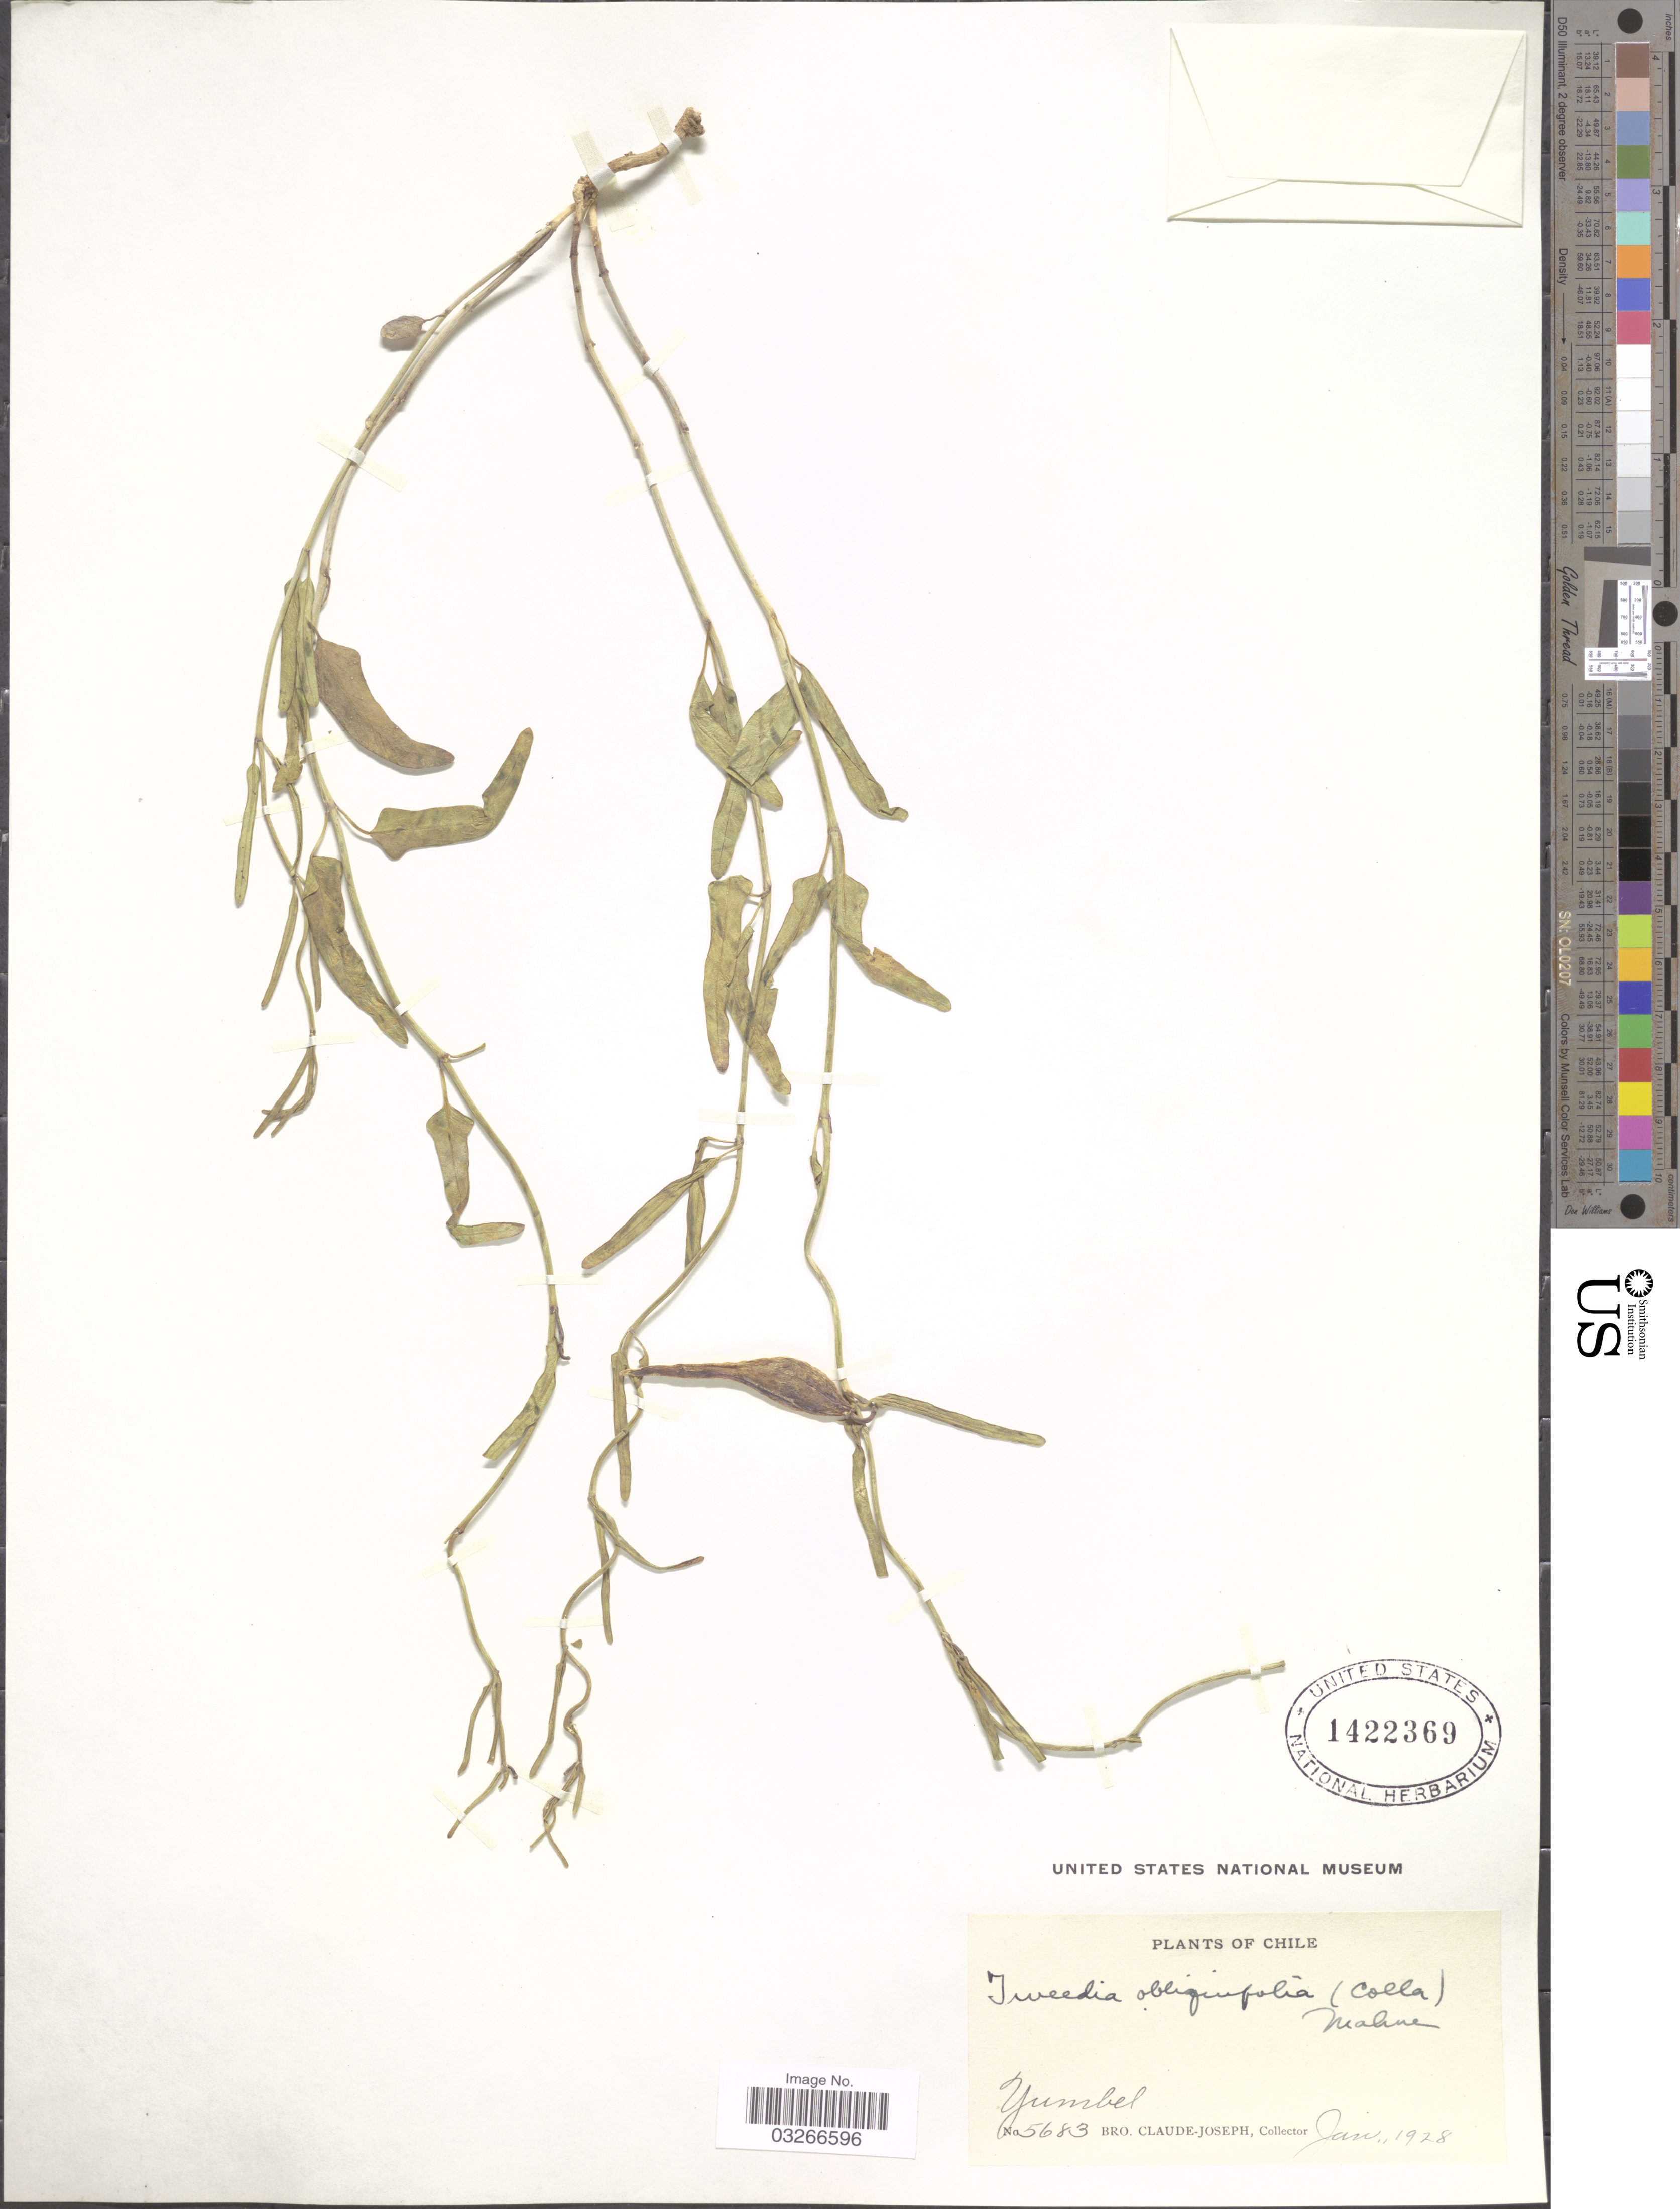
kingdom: Plantae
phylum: Tracheophyta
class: Magnoliopsida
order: Gentianales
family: Apocynaceae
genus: Tweedia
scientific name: Tweedia obliquifolia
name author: (Colla) Malme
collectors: Bro. Claude-Joseph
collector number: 5683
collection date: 1928-01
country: Chile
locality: Yumbel.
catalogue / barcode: US 1422369